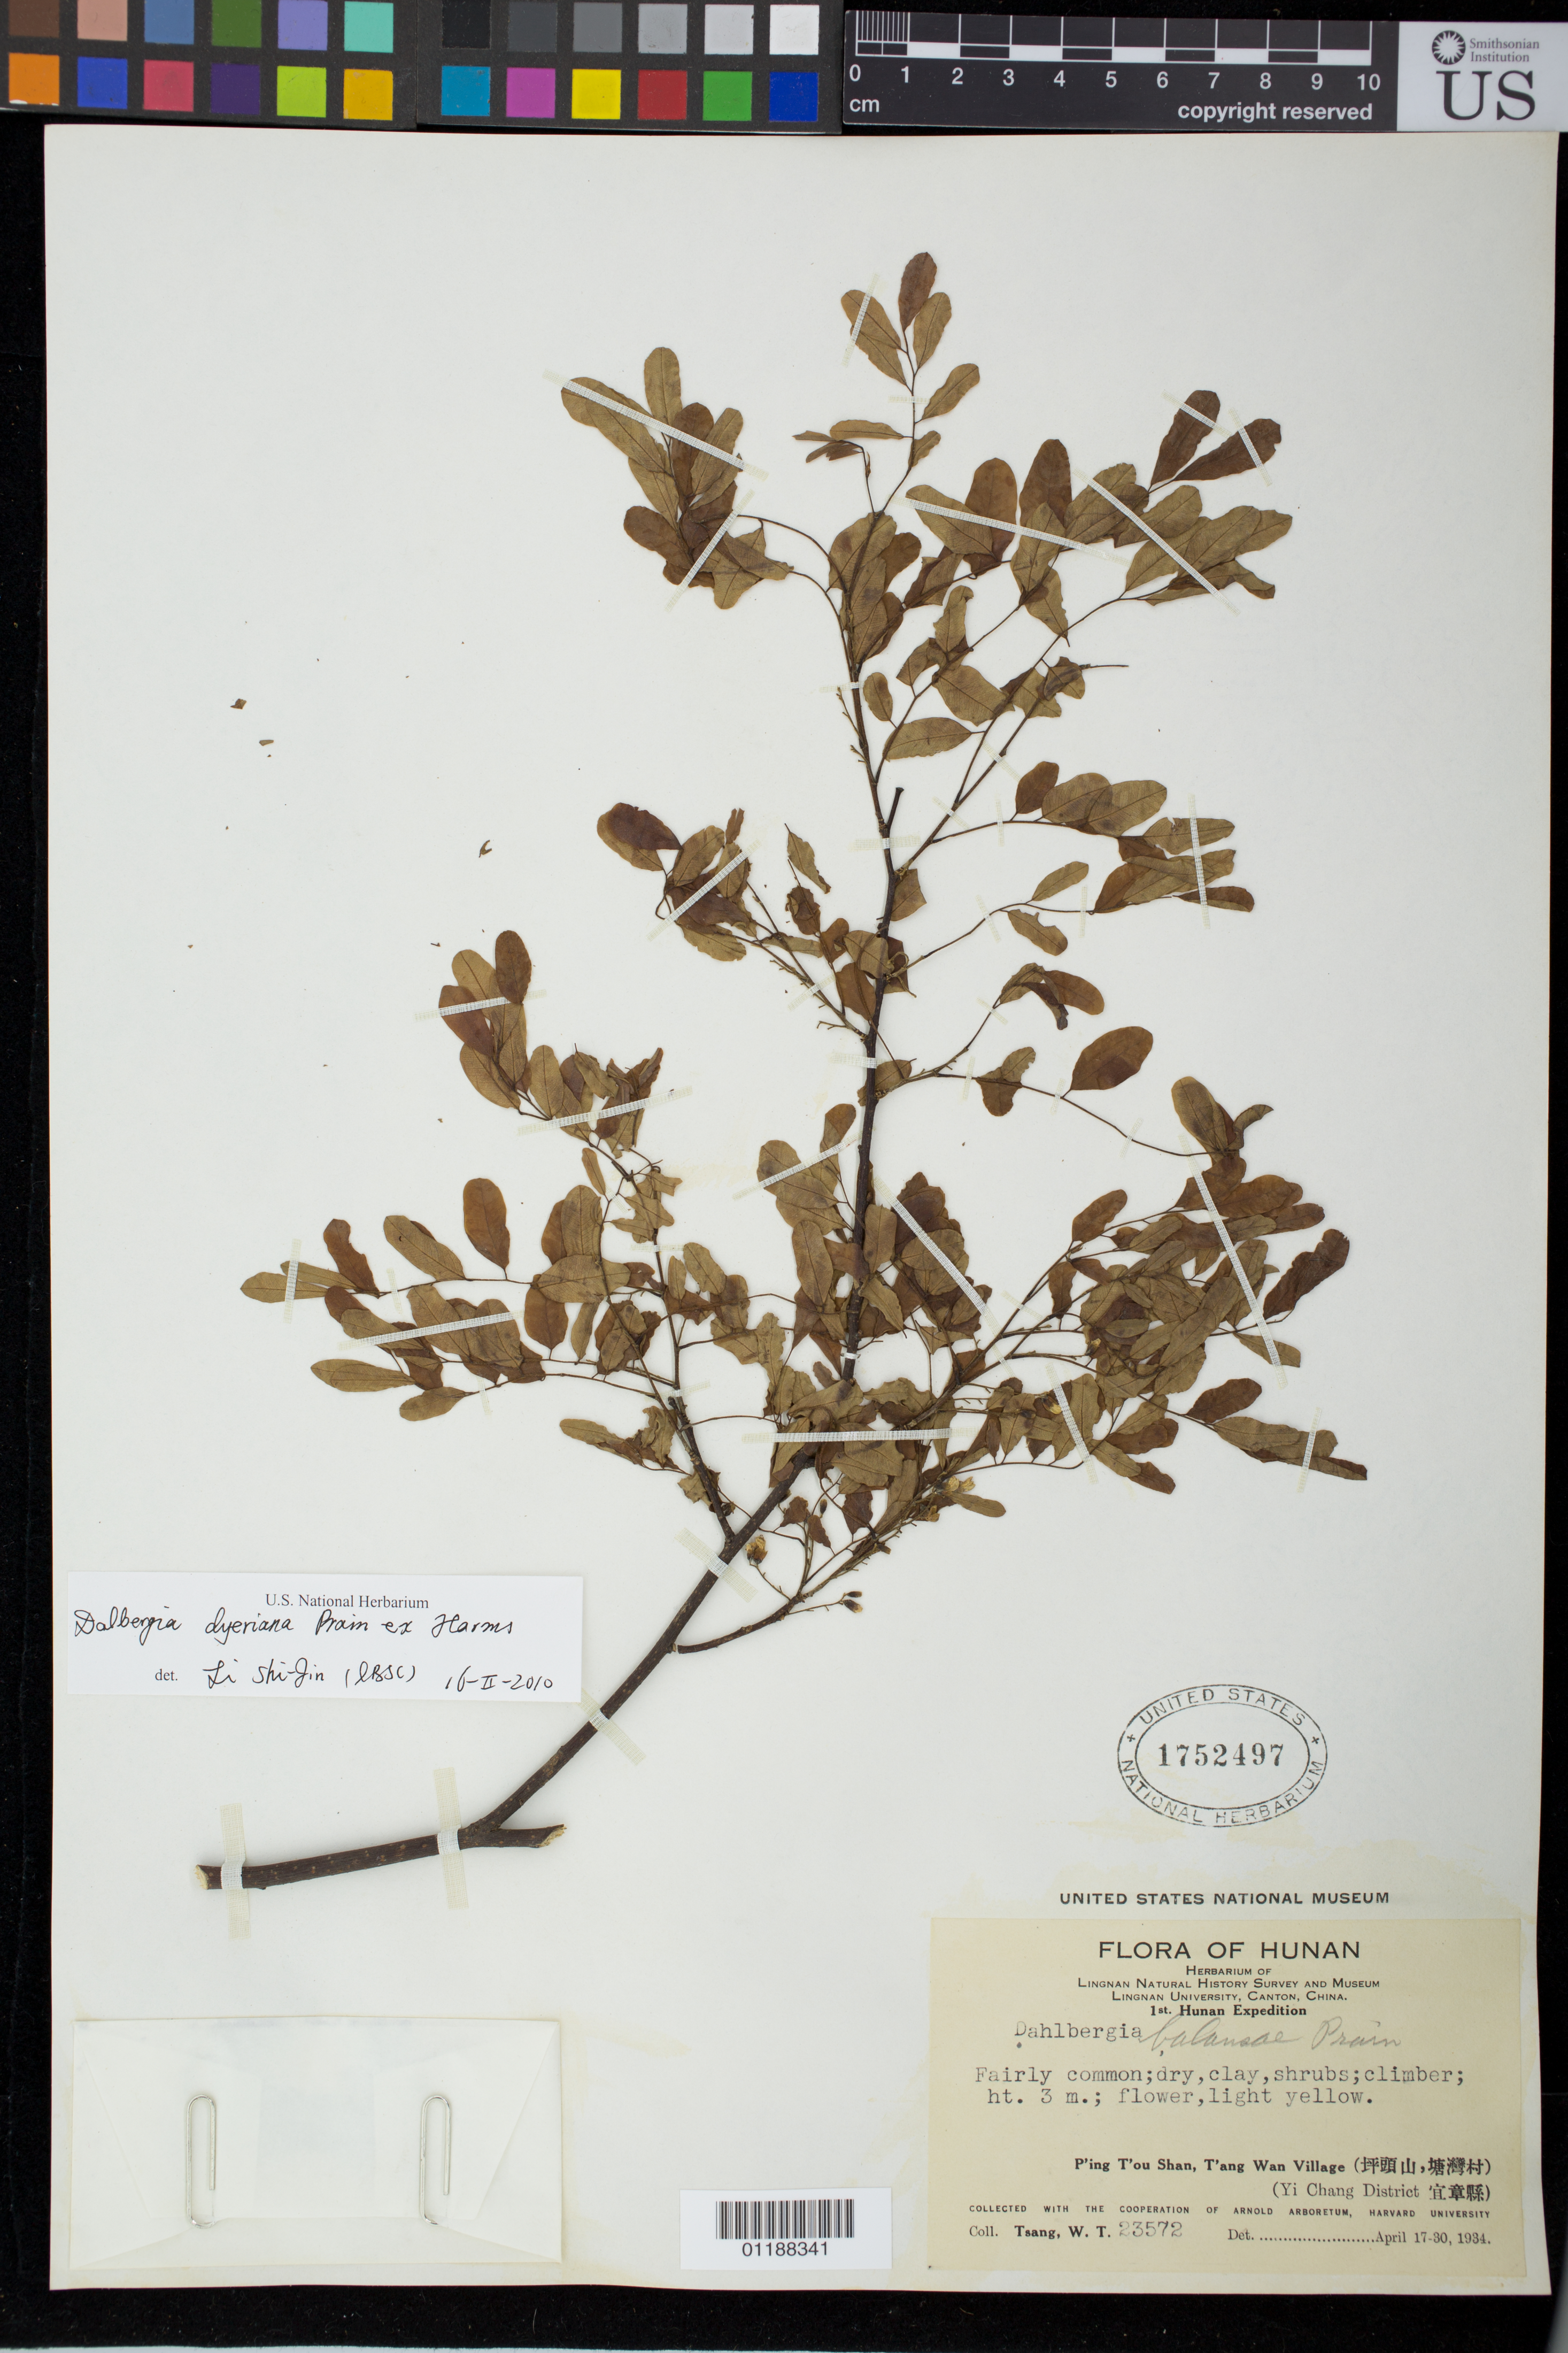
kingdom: Plantae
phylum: Tracheophyta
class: Magnoliopsida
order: Fabales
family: Fabaceae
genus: Dalbergia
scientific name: Dalbergia dyeriana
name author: B. Harms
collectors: W. T. Tsang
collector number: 23572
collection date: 1934-04-17/1934-04-30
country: China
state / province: Hubei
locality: Yi Chang District, P'ing T'ou Shan, T'ang Wan Village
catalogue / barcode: US 1752497